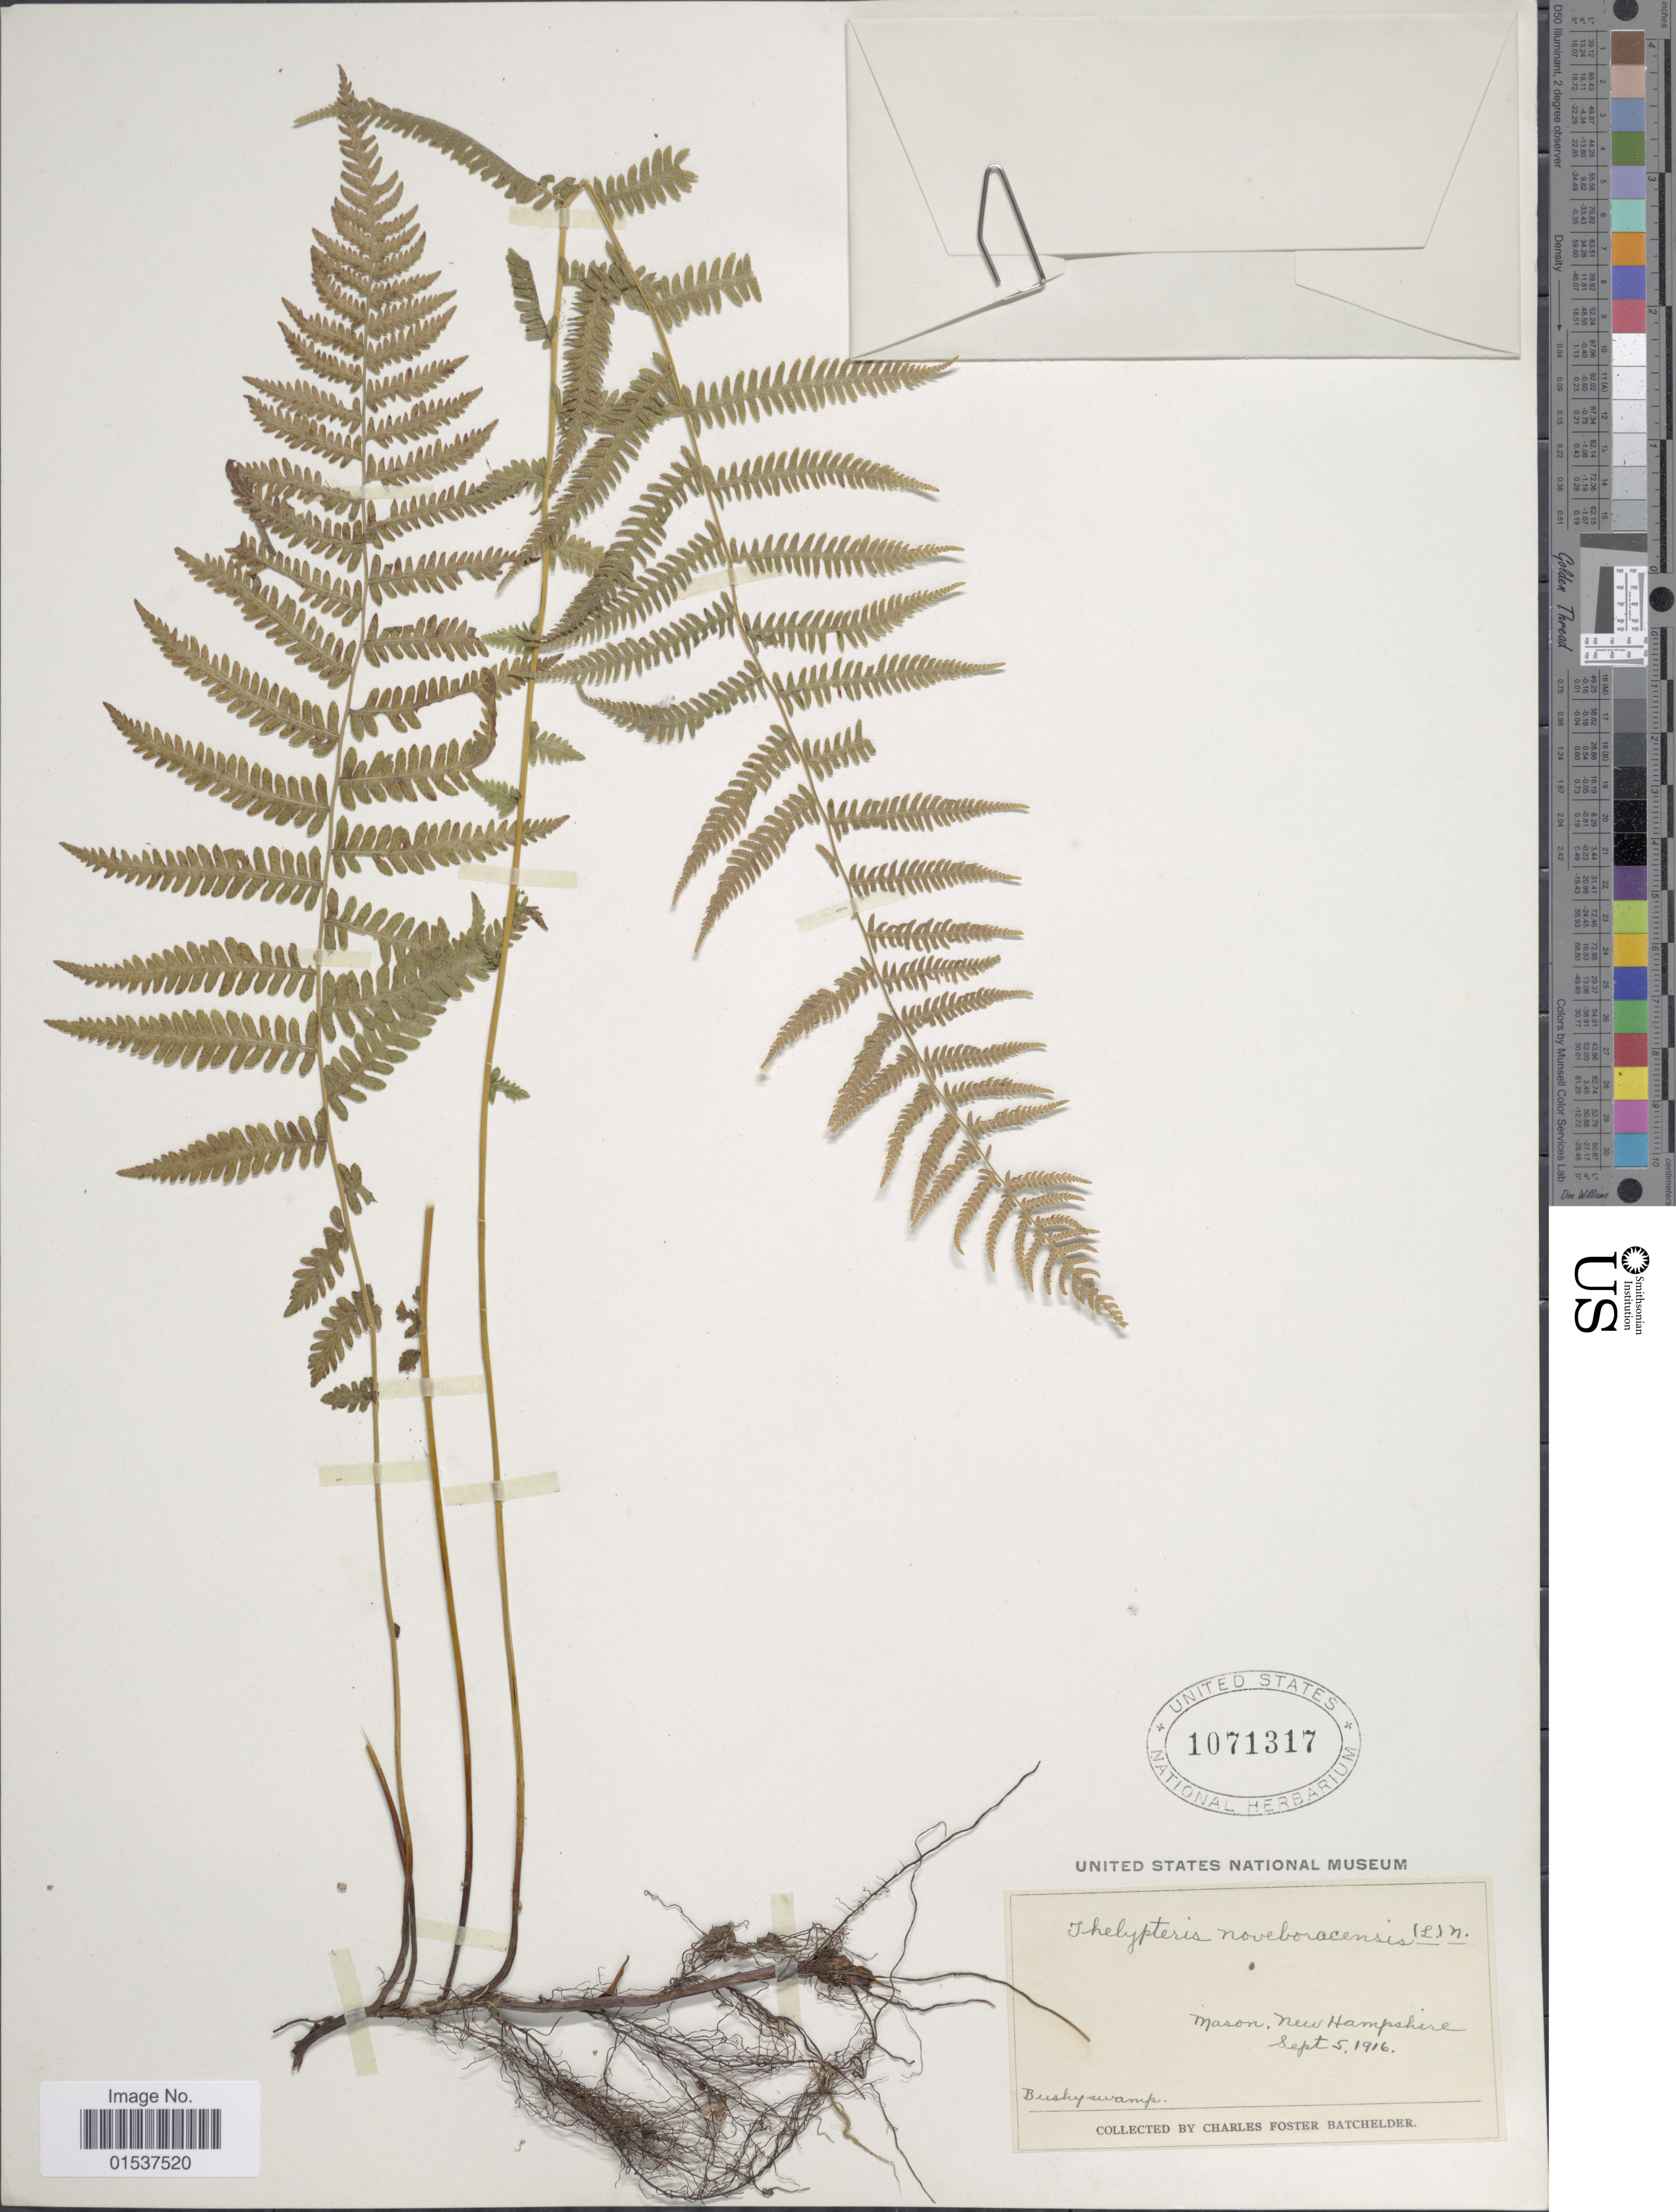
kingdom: Plantae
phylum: Tracheophyta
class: Polypodiopsida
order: Polypodiales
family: Thelypteridaceae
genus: Parathelypteris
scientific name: Parathelypteris noveboracensis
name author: (L.) Ching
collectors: C. Batchelder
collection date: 1916-09-05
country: United States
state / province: New Hampshire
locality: Mason, New Hampshire.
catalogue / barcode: US 1071317